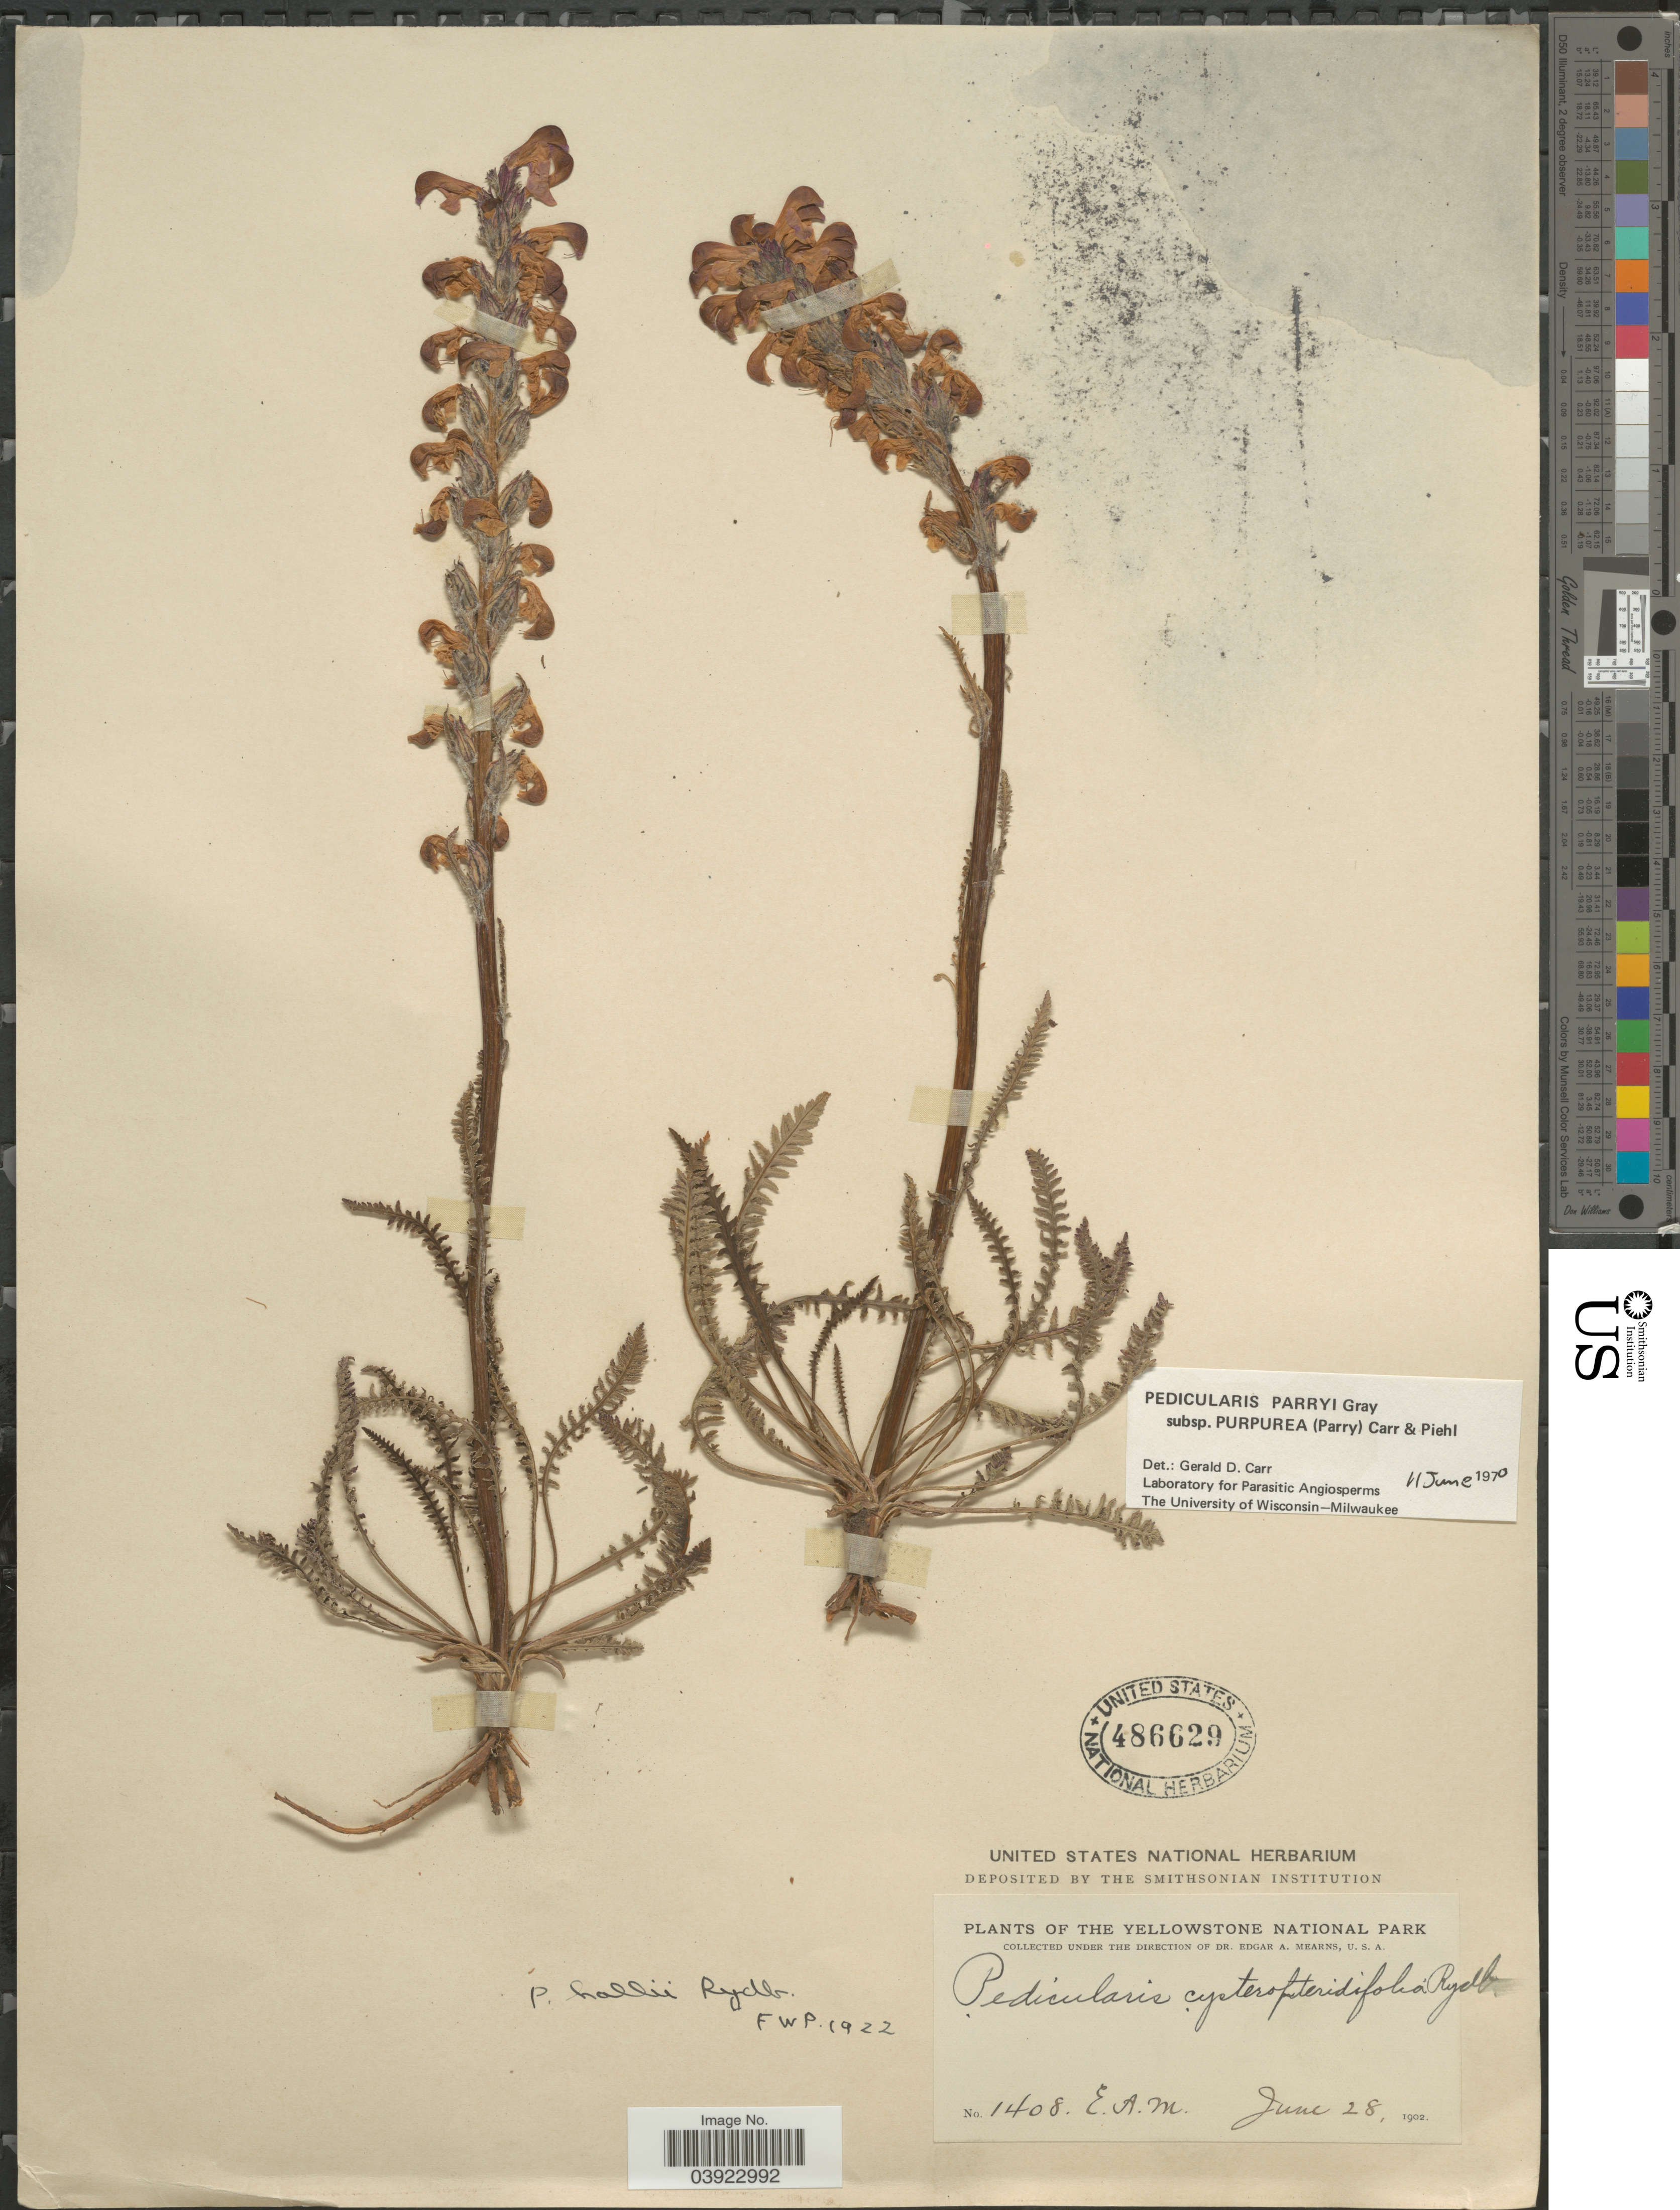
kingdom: Plantae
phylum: Tracheophyta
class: Magnoliopsida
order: Lamiales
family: Orobanchaceae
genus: Pedicularis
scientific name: Pedicularis parryi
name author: A. Gray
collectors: E. A. Mearns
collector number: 1408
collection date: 1902-06-28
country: United States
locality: The Yellowstone National Park.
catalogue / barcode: US 486629